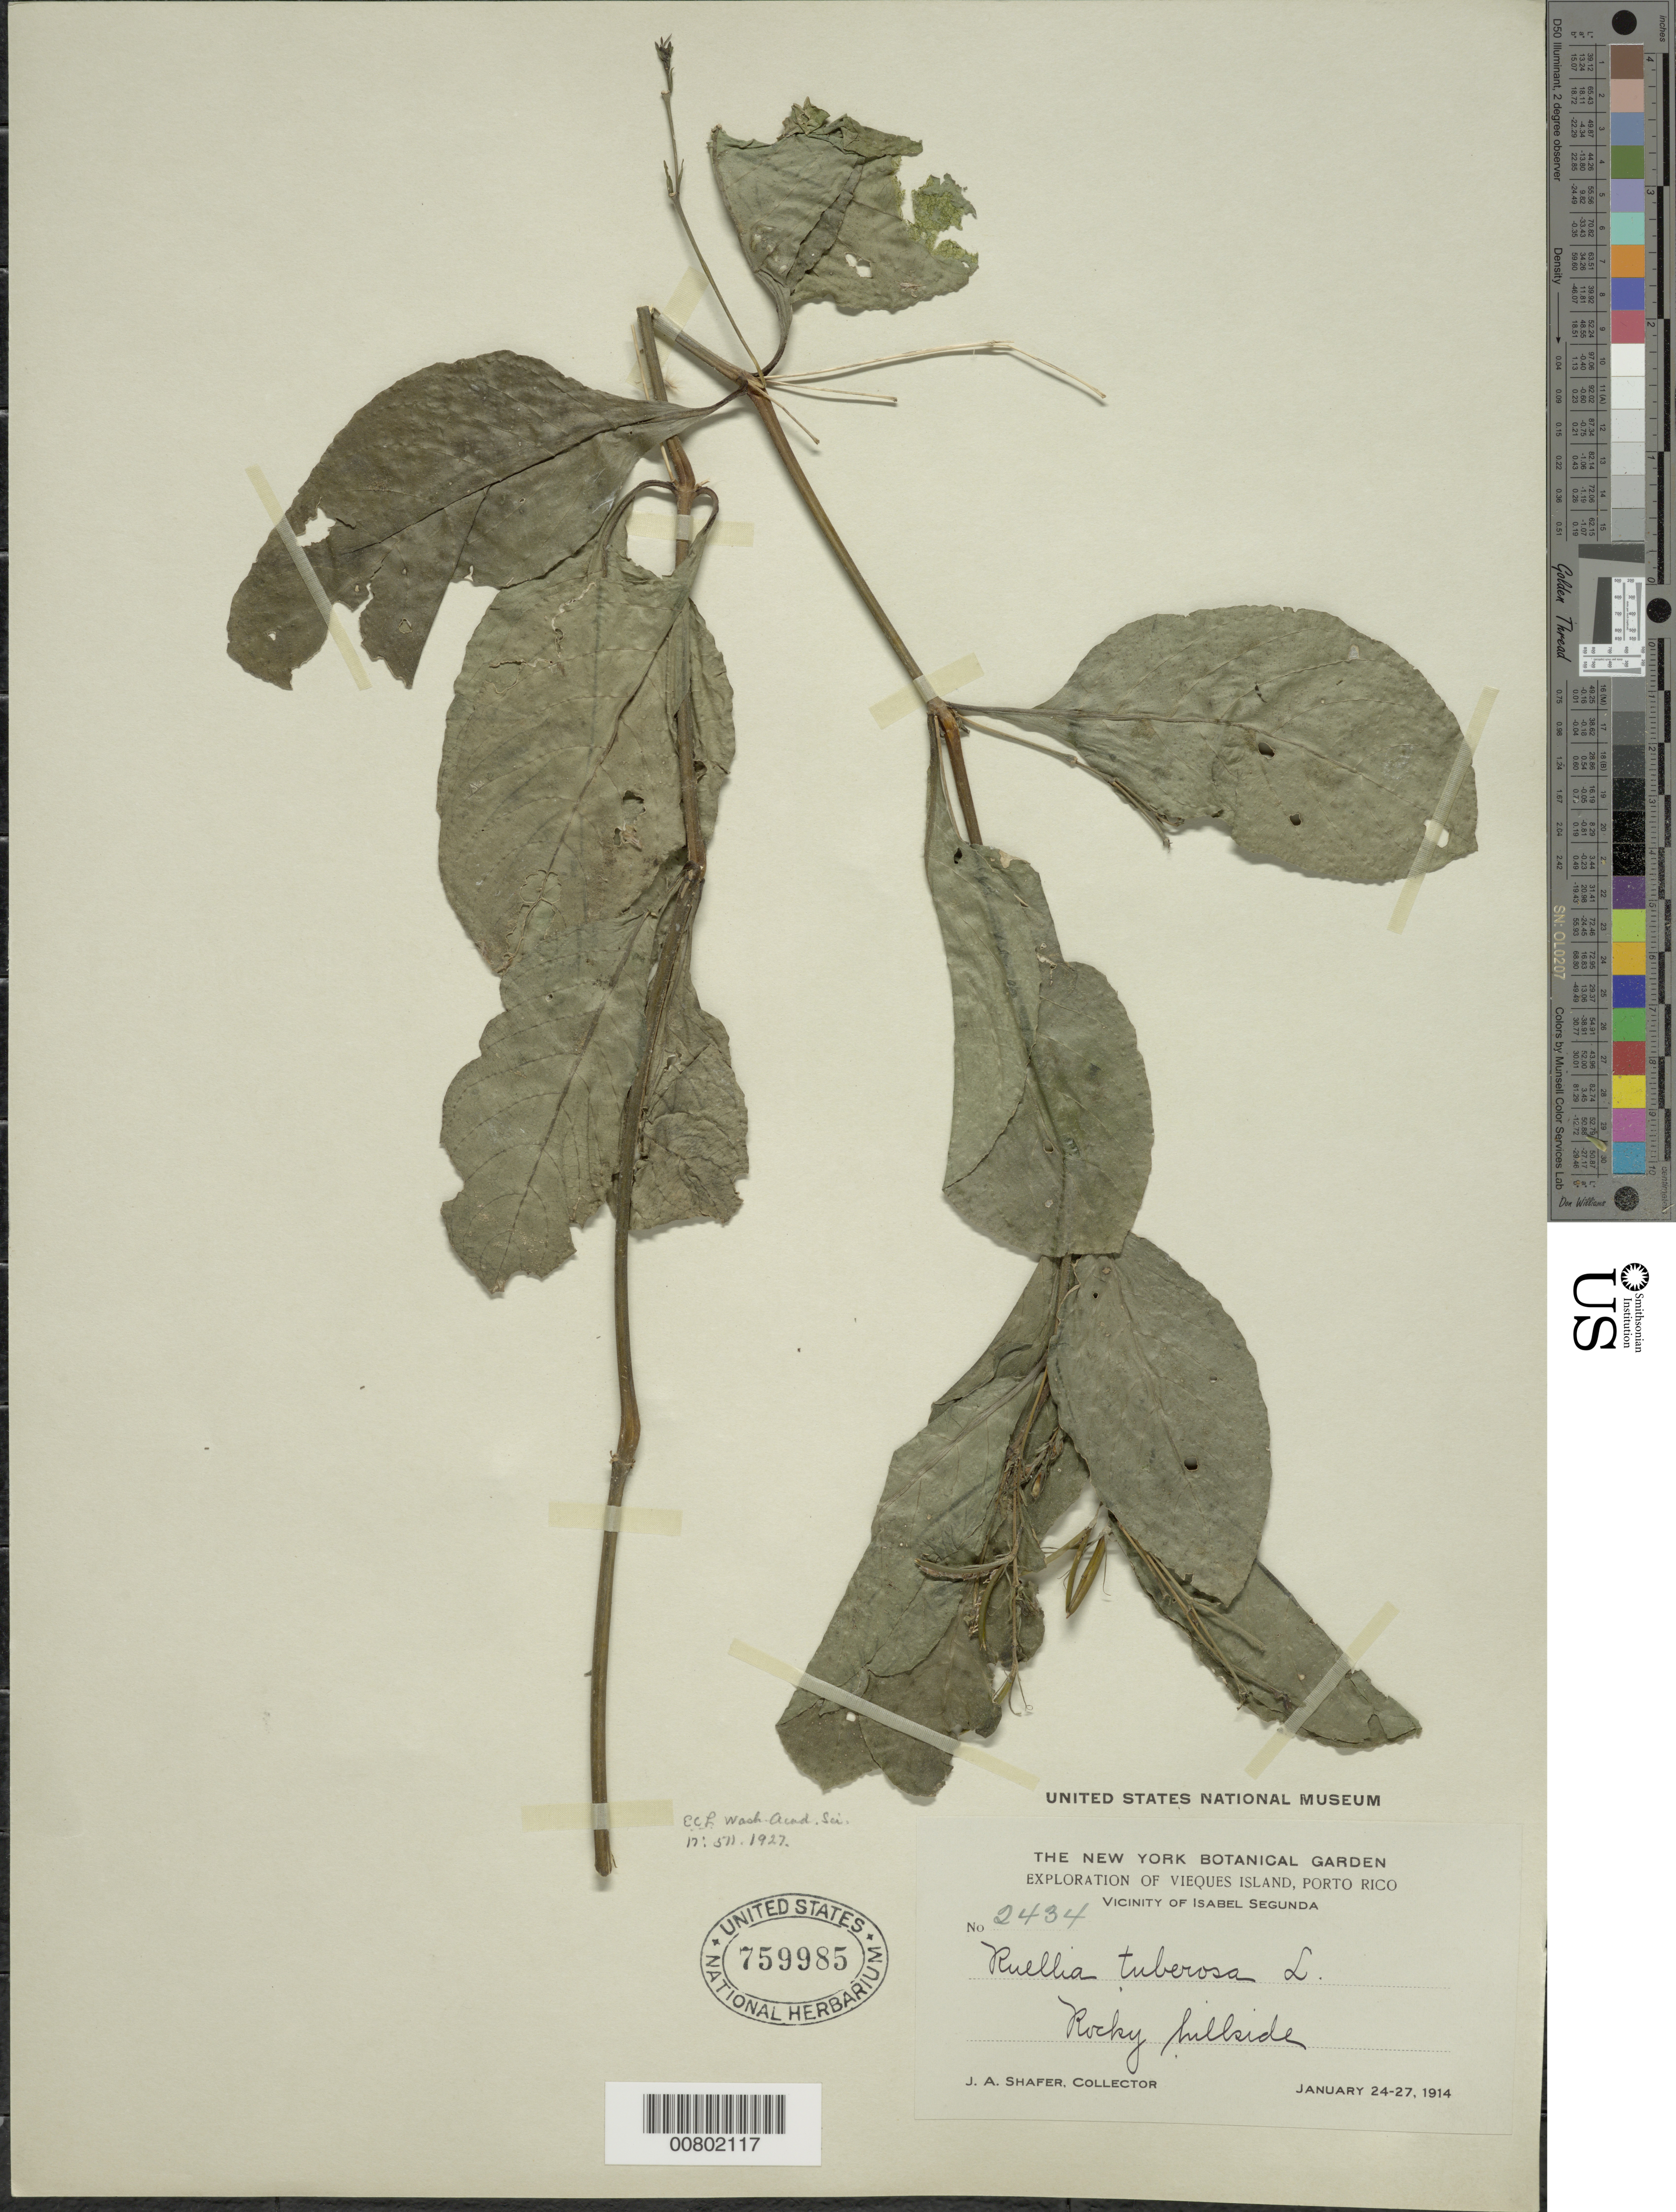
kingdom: Plantae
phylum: Tracheophyta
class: Magnoliopsida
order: Lamiales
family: Acanthaceae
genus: Ruellia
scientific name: Ruellia tuberosa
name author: L.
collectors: J. A. Shafer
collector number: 2434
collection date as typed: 24 Jan 1914 to 27 Jan 1914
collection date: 1914-01-24/1914-01-27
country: Puerto Rico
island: Vieques I.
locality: vicinity of Isabel Segunda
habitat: rocky hillsides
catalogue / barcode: US 759985